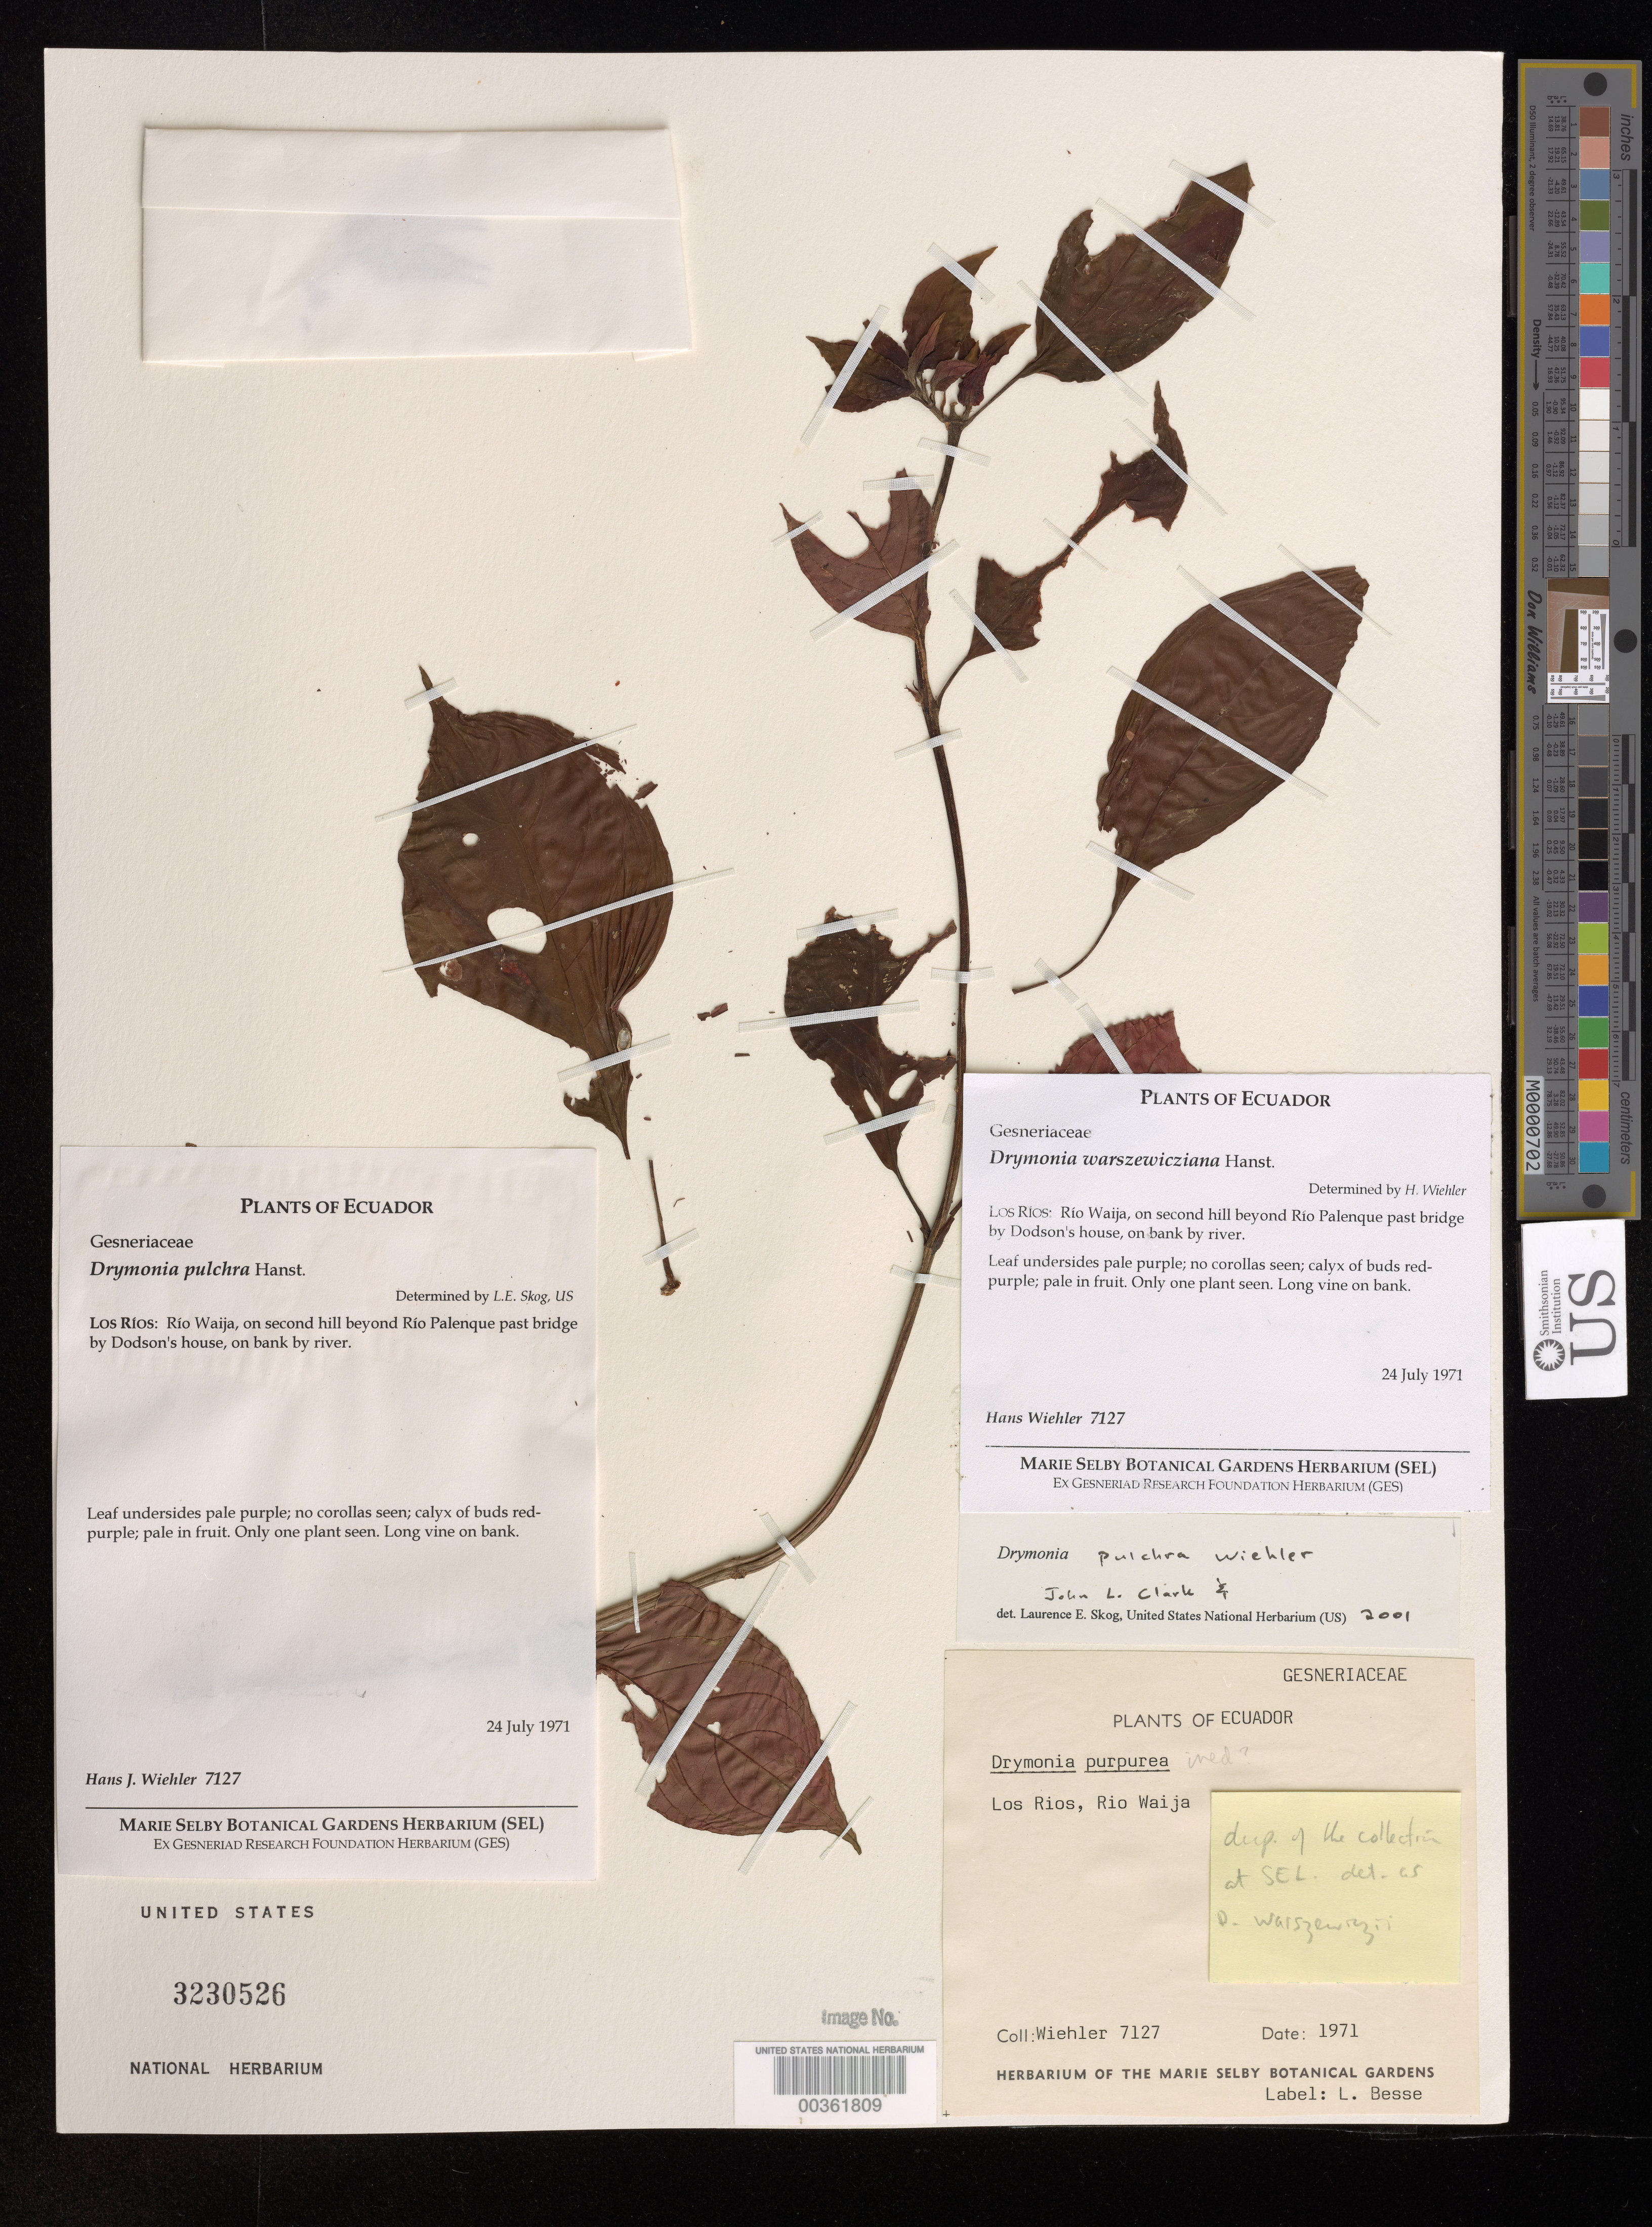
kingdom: Plantae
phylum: Tracheophyta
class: Magnoliopsida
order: Lamiales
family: Gesneriaceae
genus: Drymonia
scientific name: Drymonia pulchra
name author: Wiehler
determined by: Clark, J. L.; Skog, Laurence E.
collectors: H. J. Wiehler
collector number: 7127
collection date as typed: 24 Jul 1971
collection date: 1971-07-24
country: Ecuador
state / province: Los Ríos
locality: Rio Waija, on second hill beyond Rio Palenque past bridge by Dodson's house, on bank by river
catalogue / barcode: US 3230526